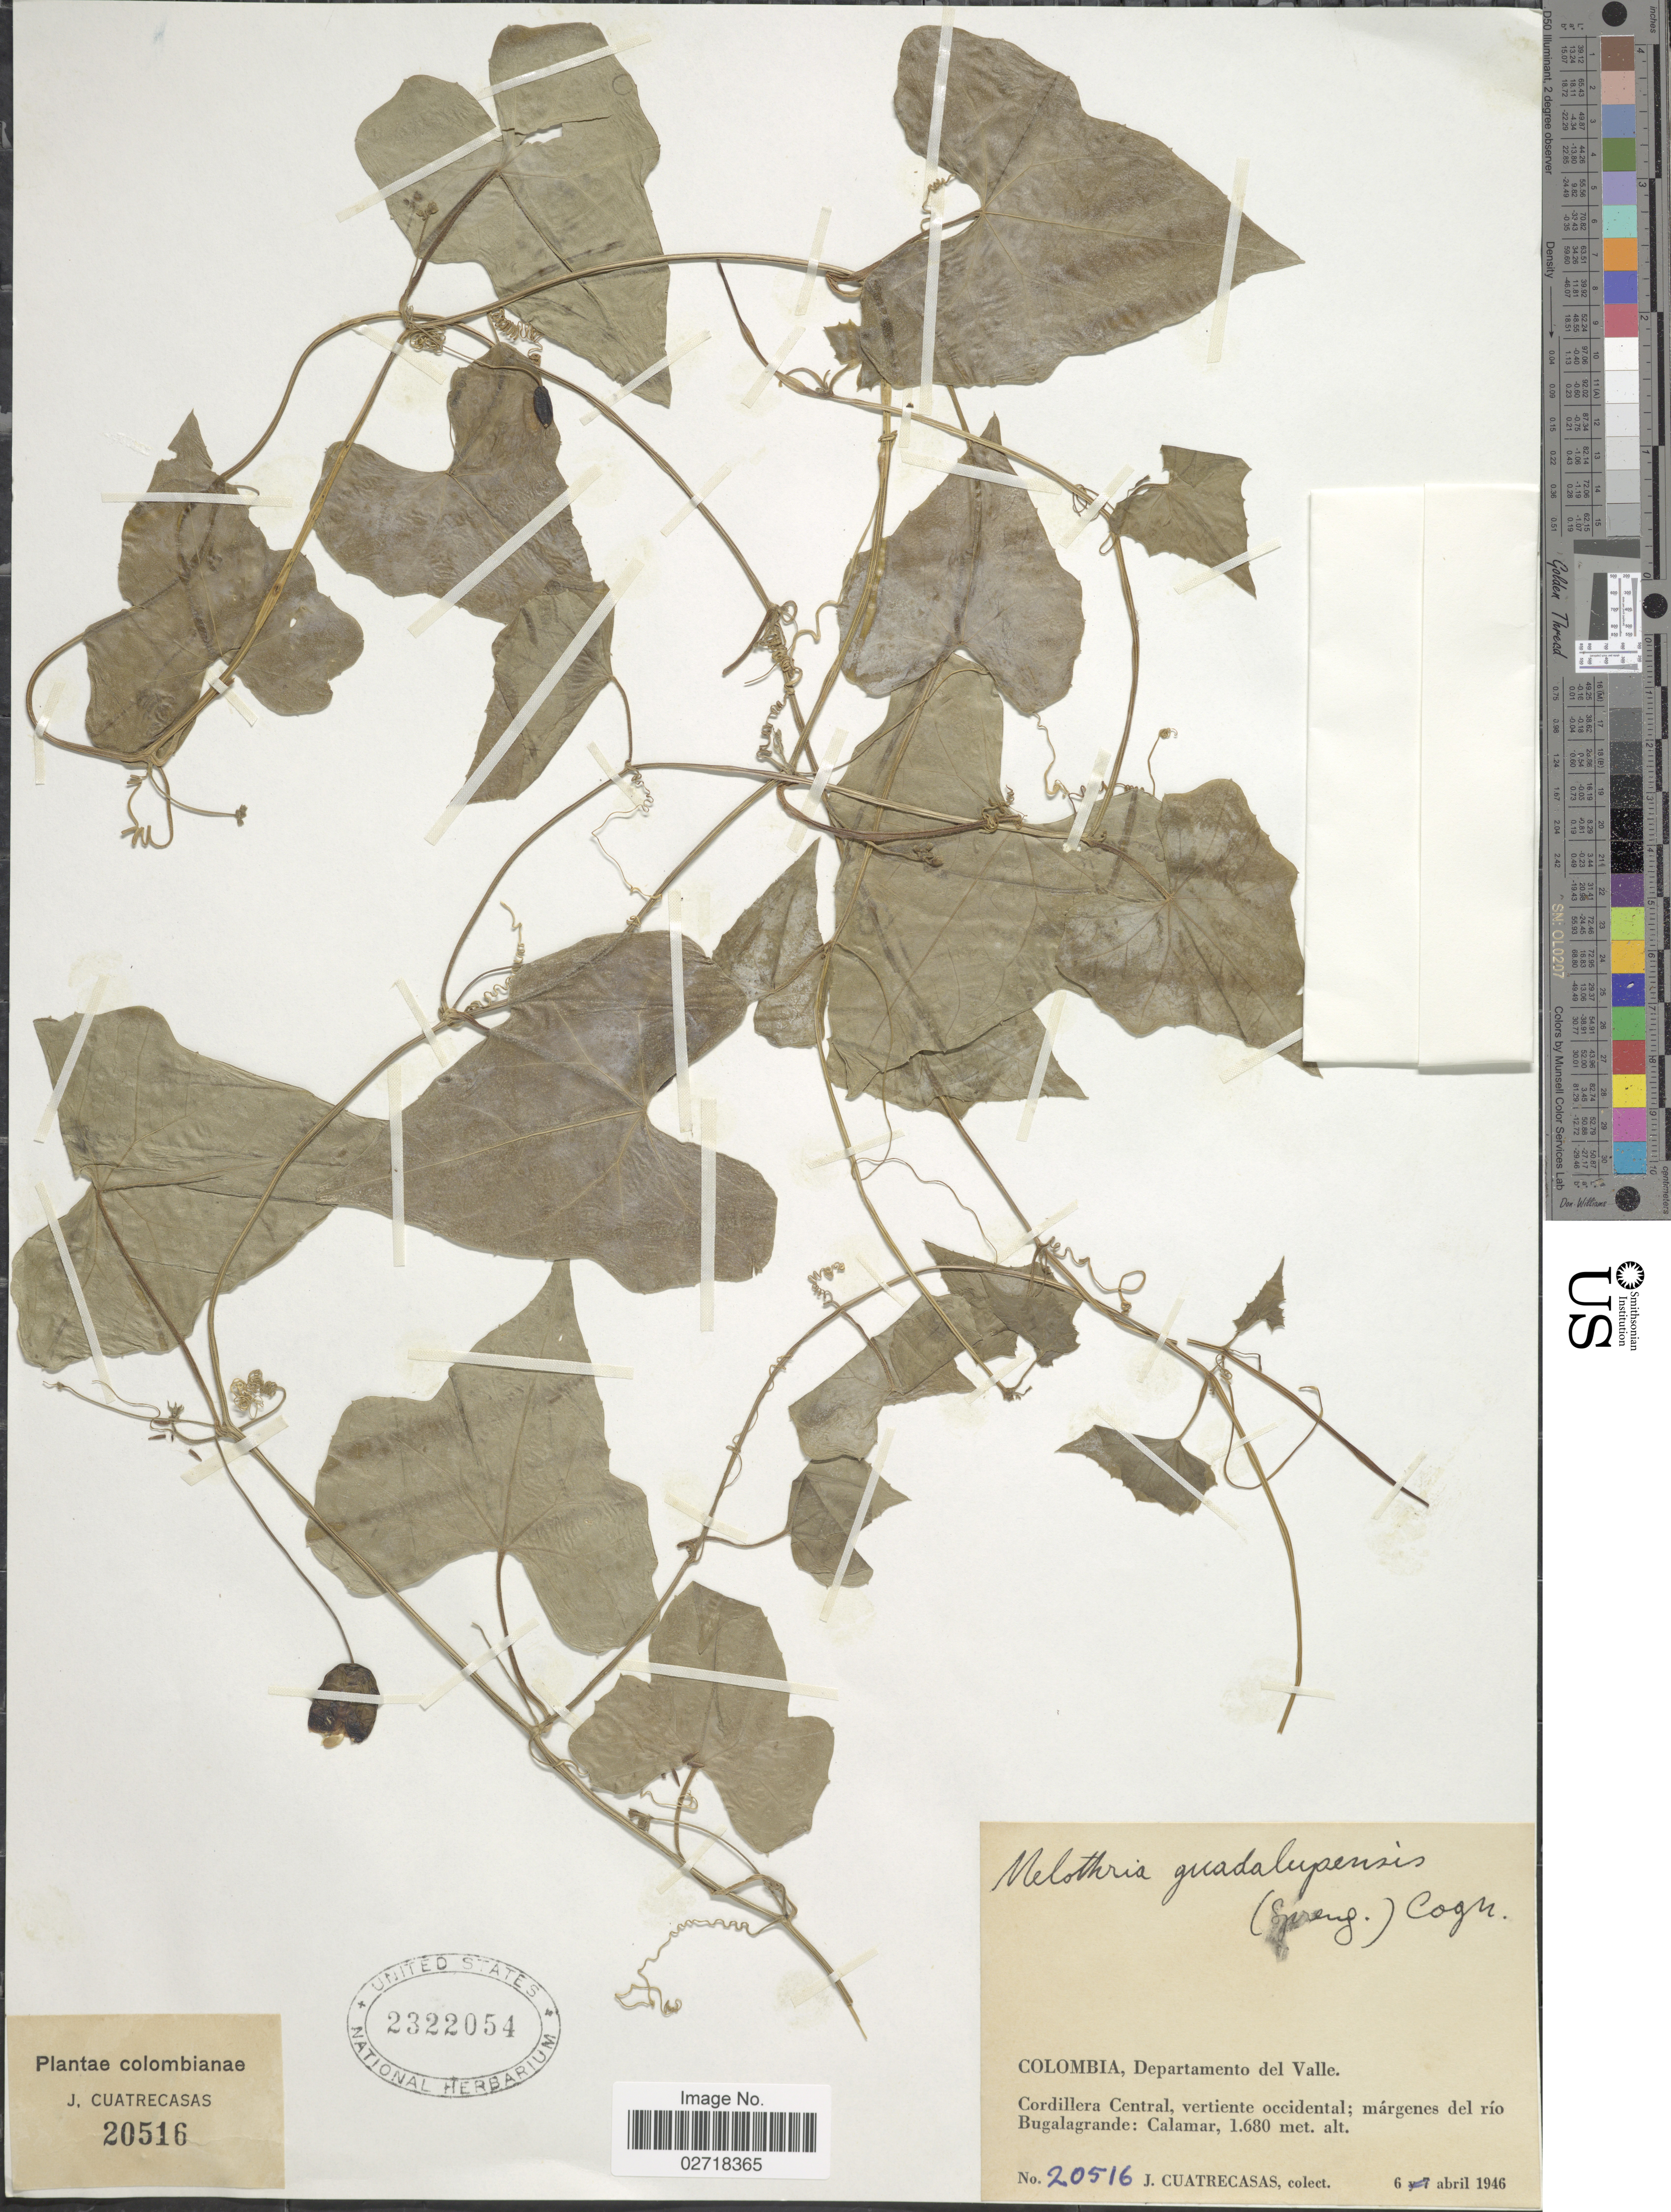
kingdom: Plantae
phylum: Tracheophyta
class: Magnoliopsida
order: Cucurbitales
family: Cucurbitaceae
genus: Melothria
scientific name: Melothria pendula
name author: L.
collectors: J. Cuatrecasas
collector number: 20516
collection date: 1946-04-06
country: Colombia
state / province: Valle del Cauca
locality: Departamento del Valle. Cordillera Central, vertiente occidental; margenes del rio Bugalagrande: Calamar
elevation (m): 1680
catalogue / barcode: US 2322054